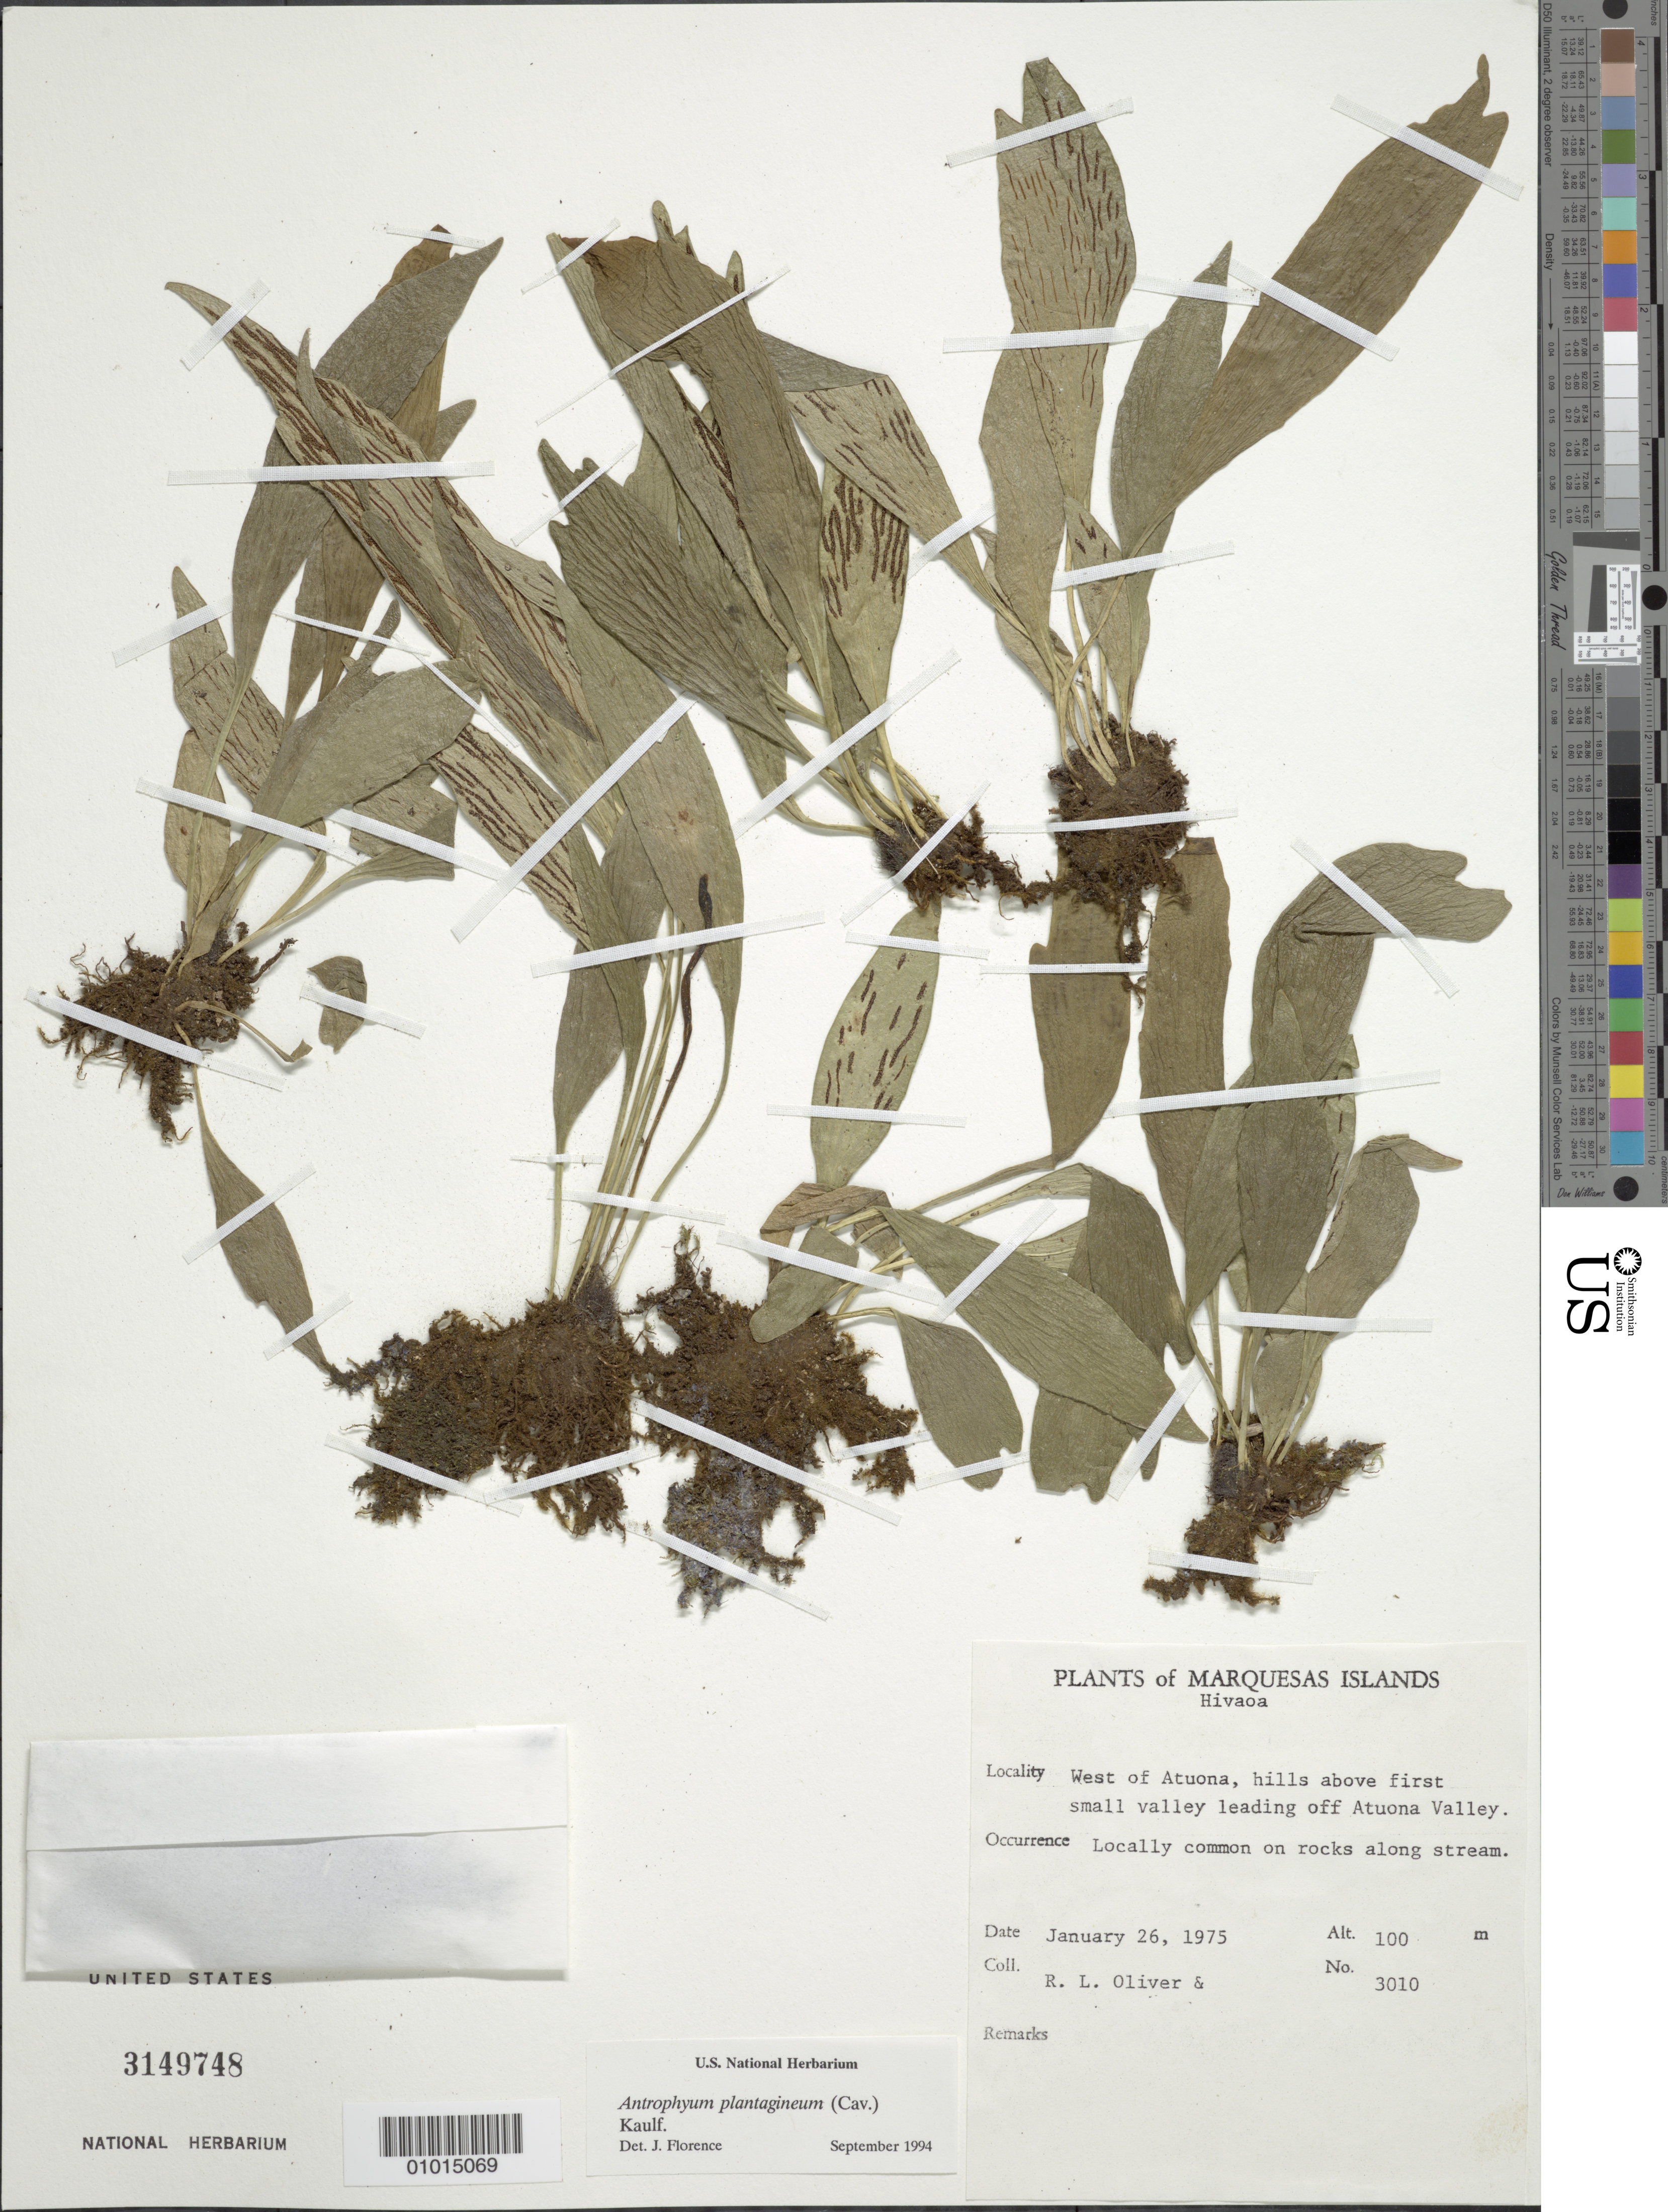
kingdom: Plantae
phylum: Tracheophyta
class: Polypodiopsida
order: Polypodiales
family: Pteridaceae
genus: Antrophyum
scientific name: Antrophyum plantagineum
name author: (Cav.) Kaulf.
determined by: Lorence, David H., (PTBG), National Tropical Botanical Garden (UNITED STATES)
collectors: R. L. Oliver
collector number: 3010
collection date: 1975-01-26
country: French Polynesia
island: Hiva Oa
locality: West of Atuona, hills above first small valley leading off Atuona Valley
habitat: Locally common on rocks along stream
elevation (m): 100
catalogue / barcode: US 3149748